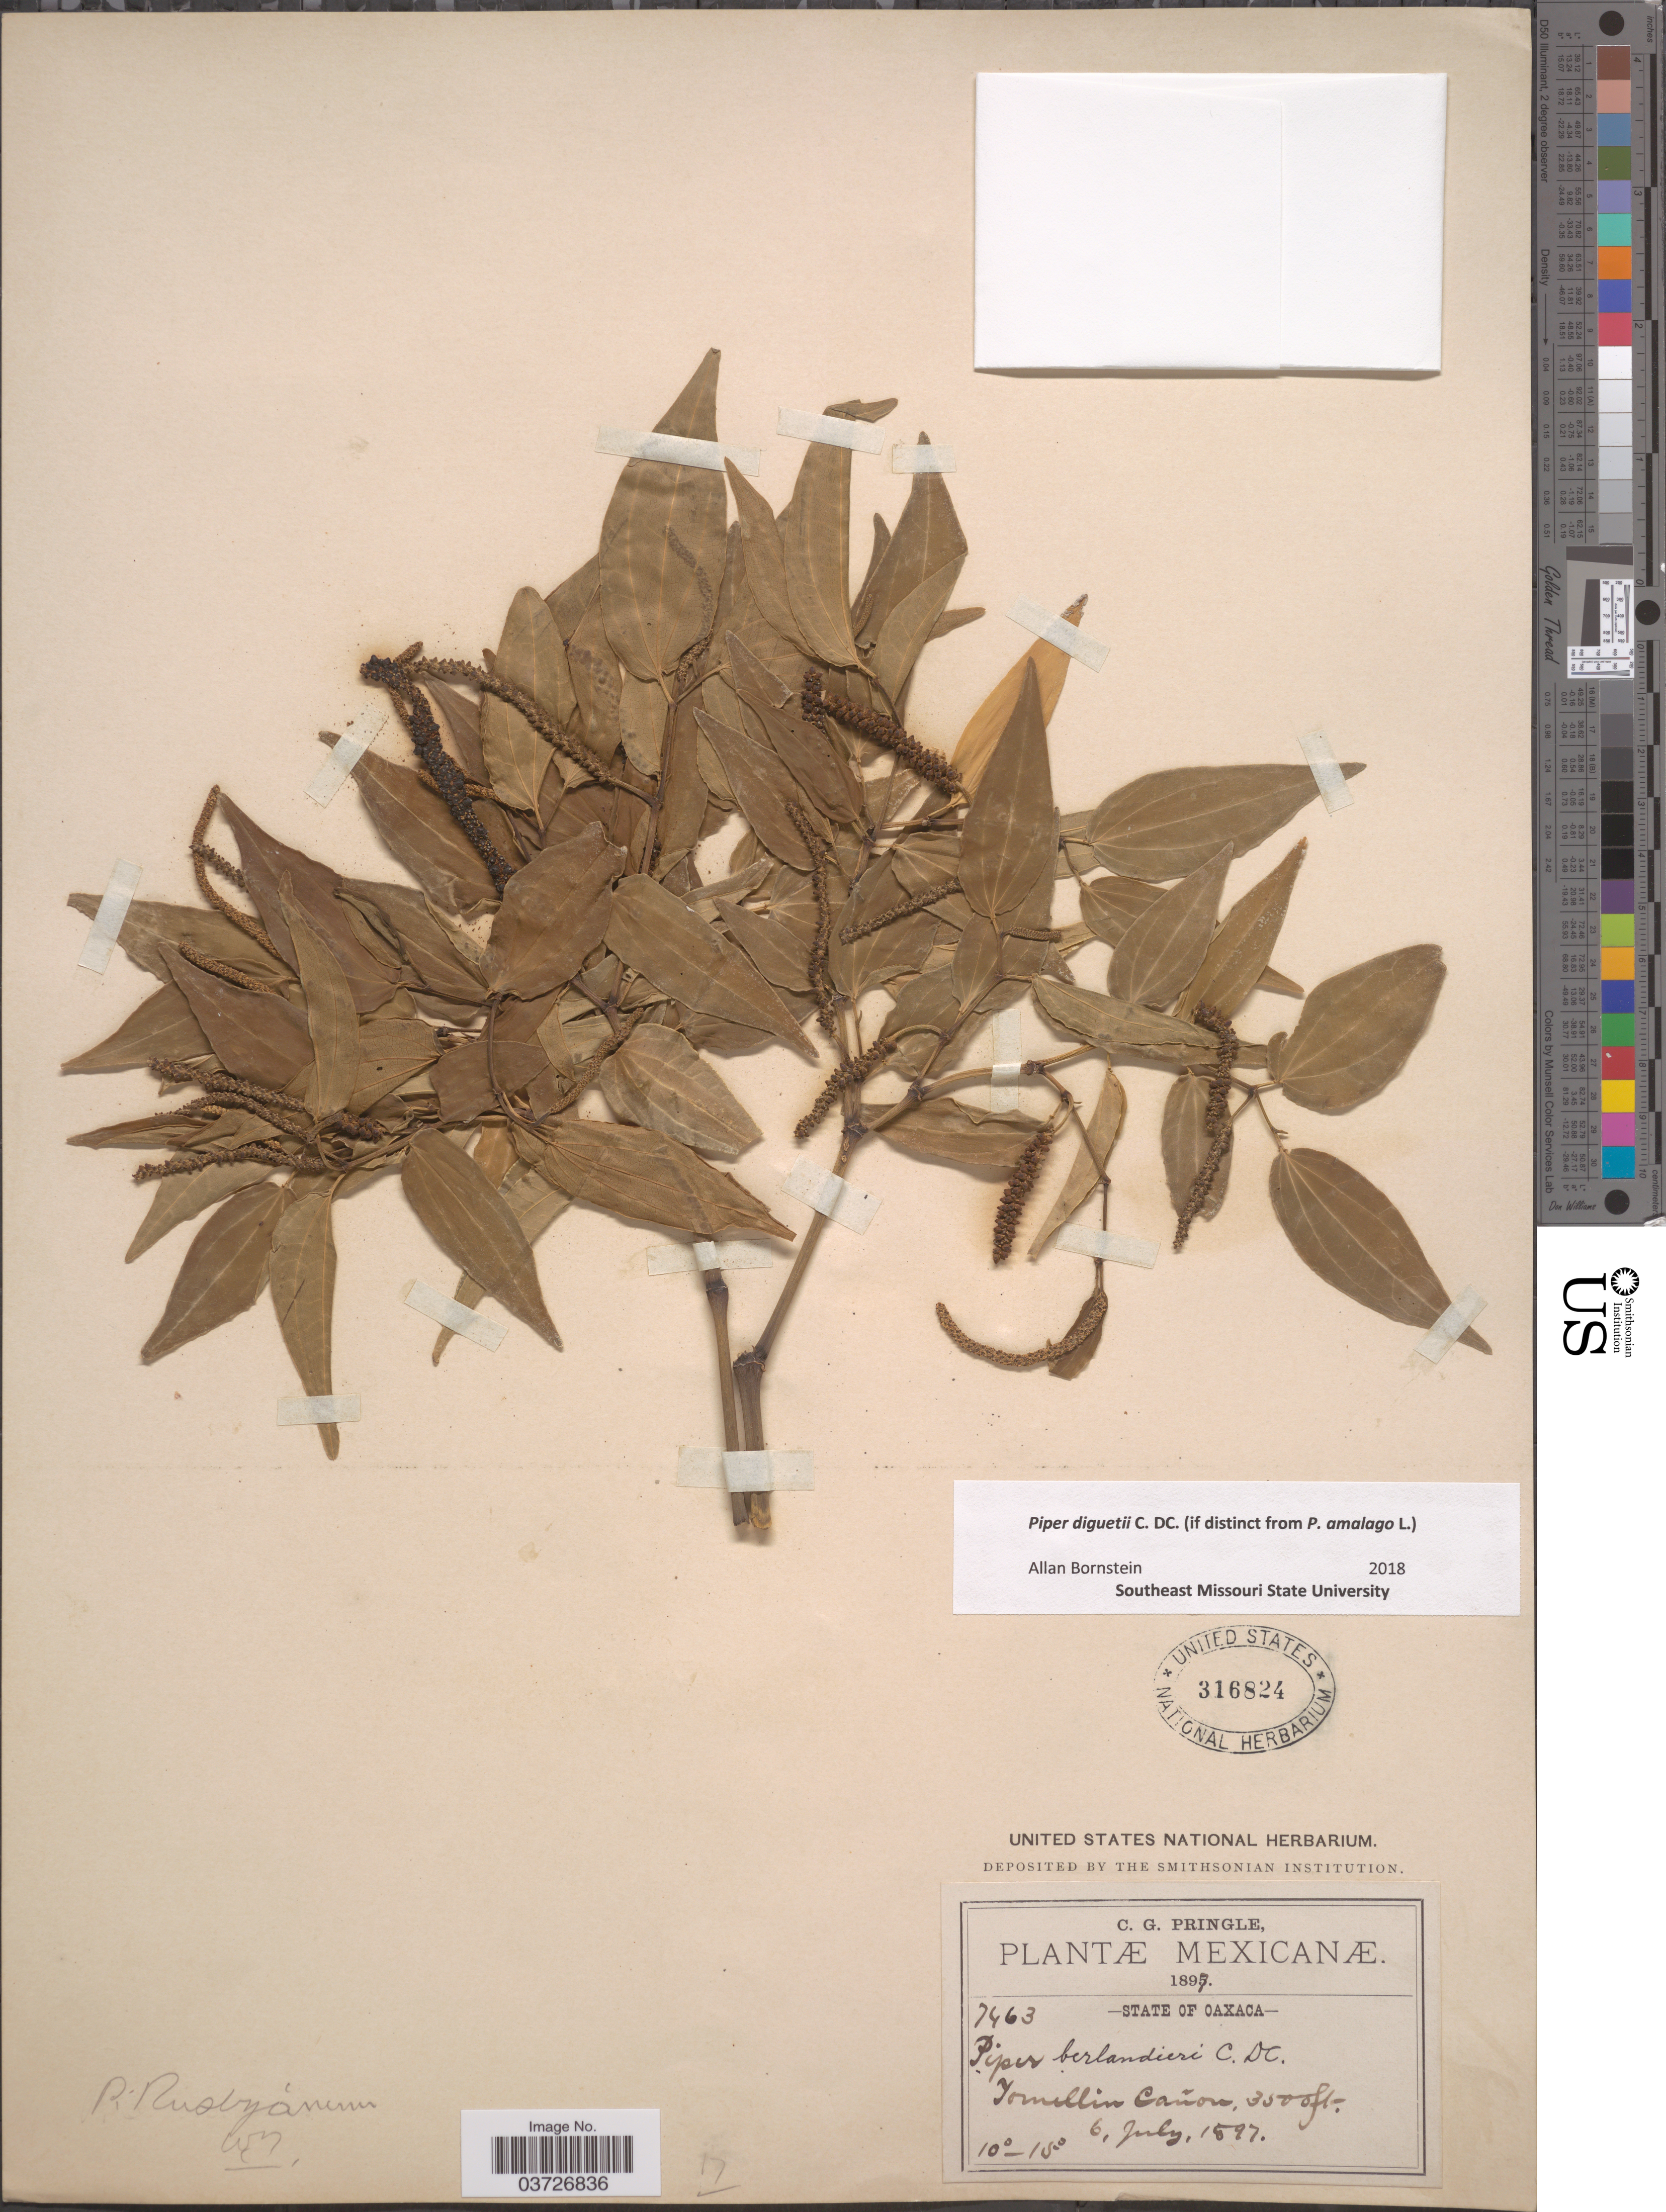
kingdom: Plantae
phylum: Tracheophyta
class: Magnoliopsida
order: Piperales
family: Piperaceae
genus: Piper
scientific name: Piper diguetii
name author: C. DC.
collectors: C. G. Pringle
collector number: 7463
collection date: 1897-07-06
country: Mexico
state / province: Oaxaca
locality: Tomellin Cañon.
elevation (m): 1067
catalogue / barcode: US 316824